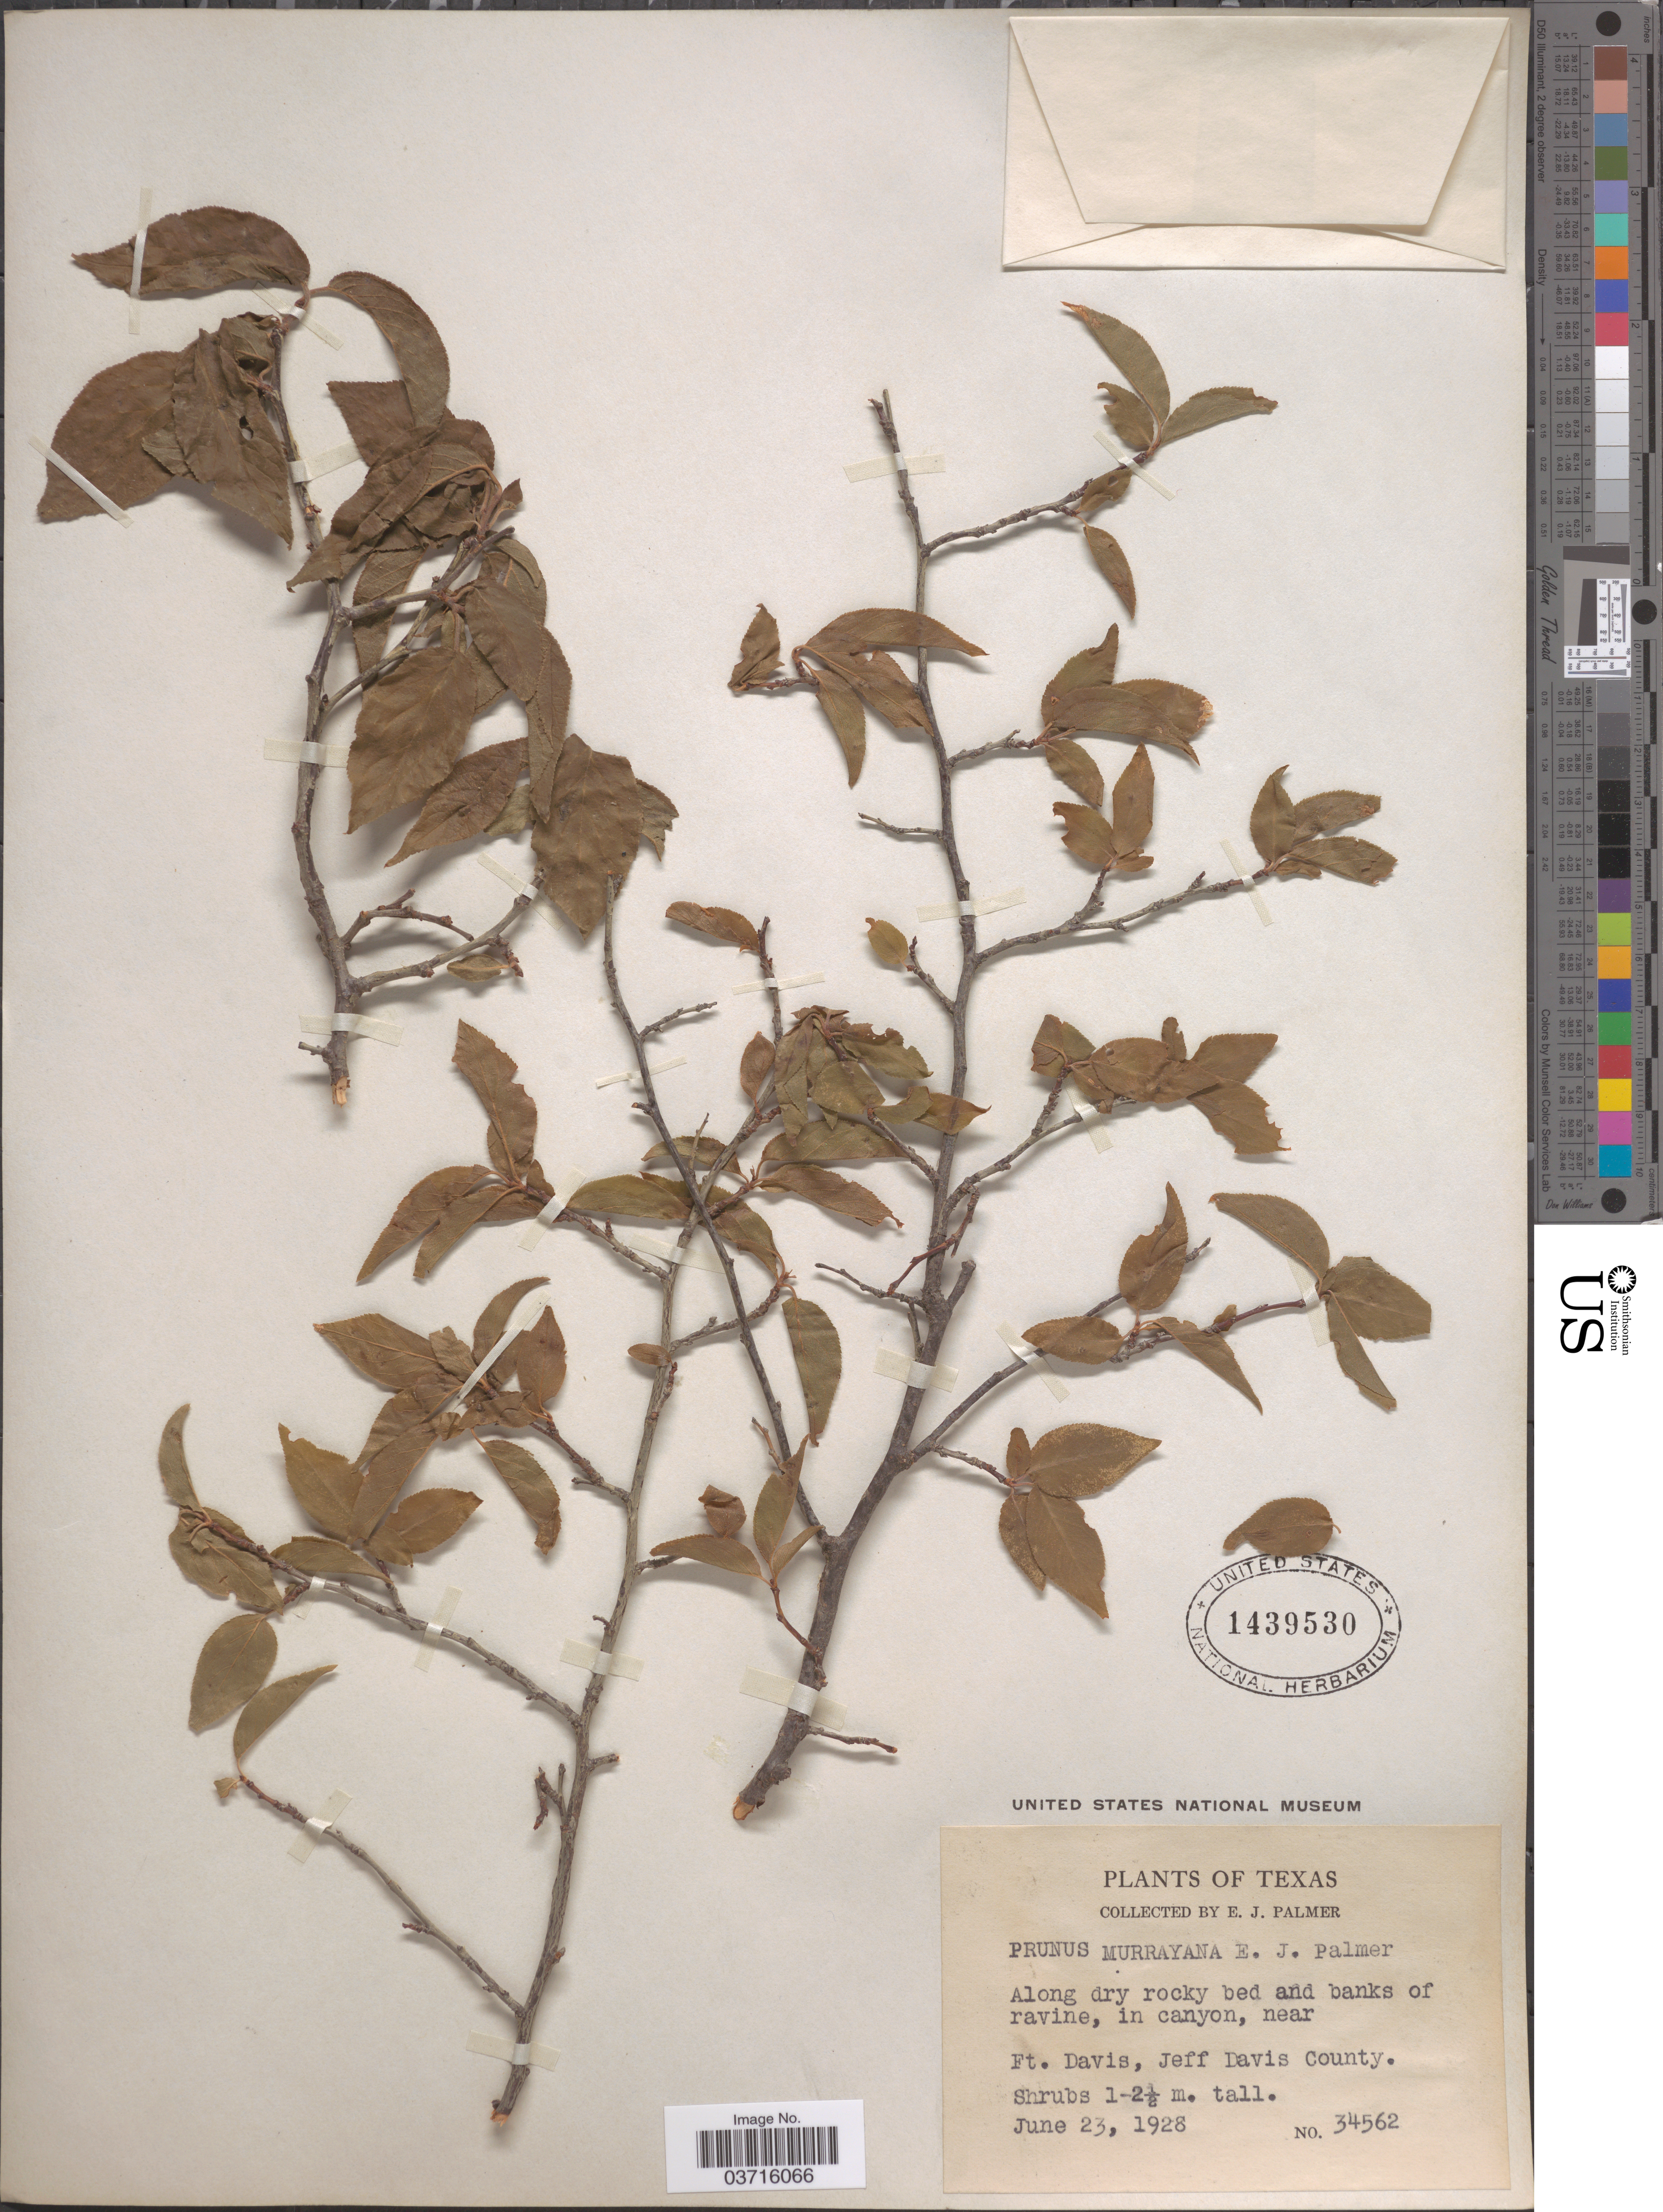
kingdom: Plantae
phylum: Tracheophyta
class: Magnoliopsida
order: Rosales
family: Rosaceae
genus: Prunus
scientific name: Prunus murrayana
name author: E.J. Palmer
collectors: E. J. Palmer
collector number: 34562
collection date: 1928-06-23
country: United States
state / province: Texas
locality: Along dry rocky bed and banks of ravine, in canyon, near Ft. Davis, Jeff Davis County.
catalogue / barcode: US 1439530